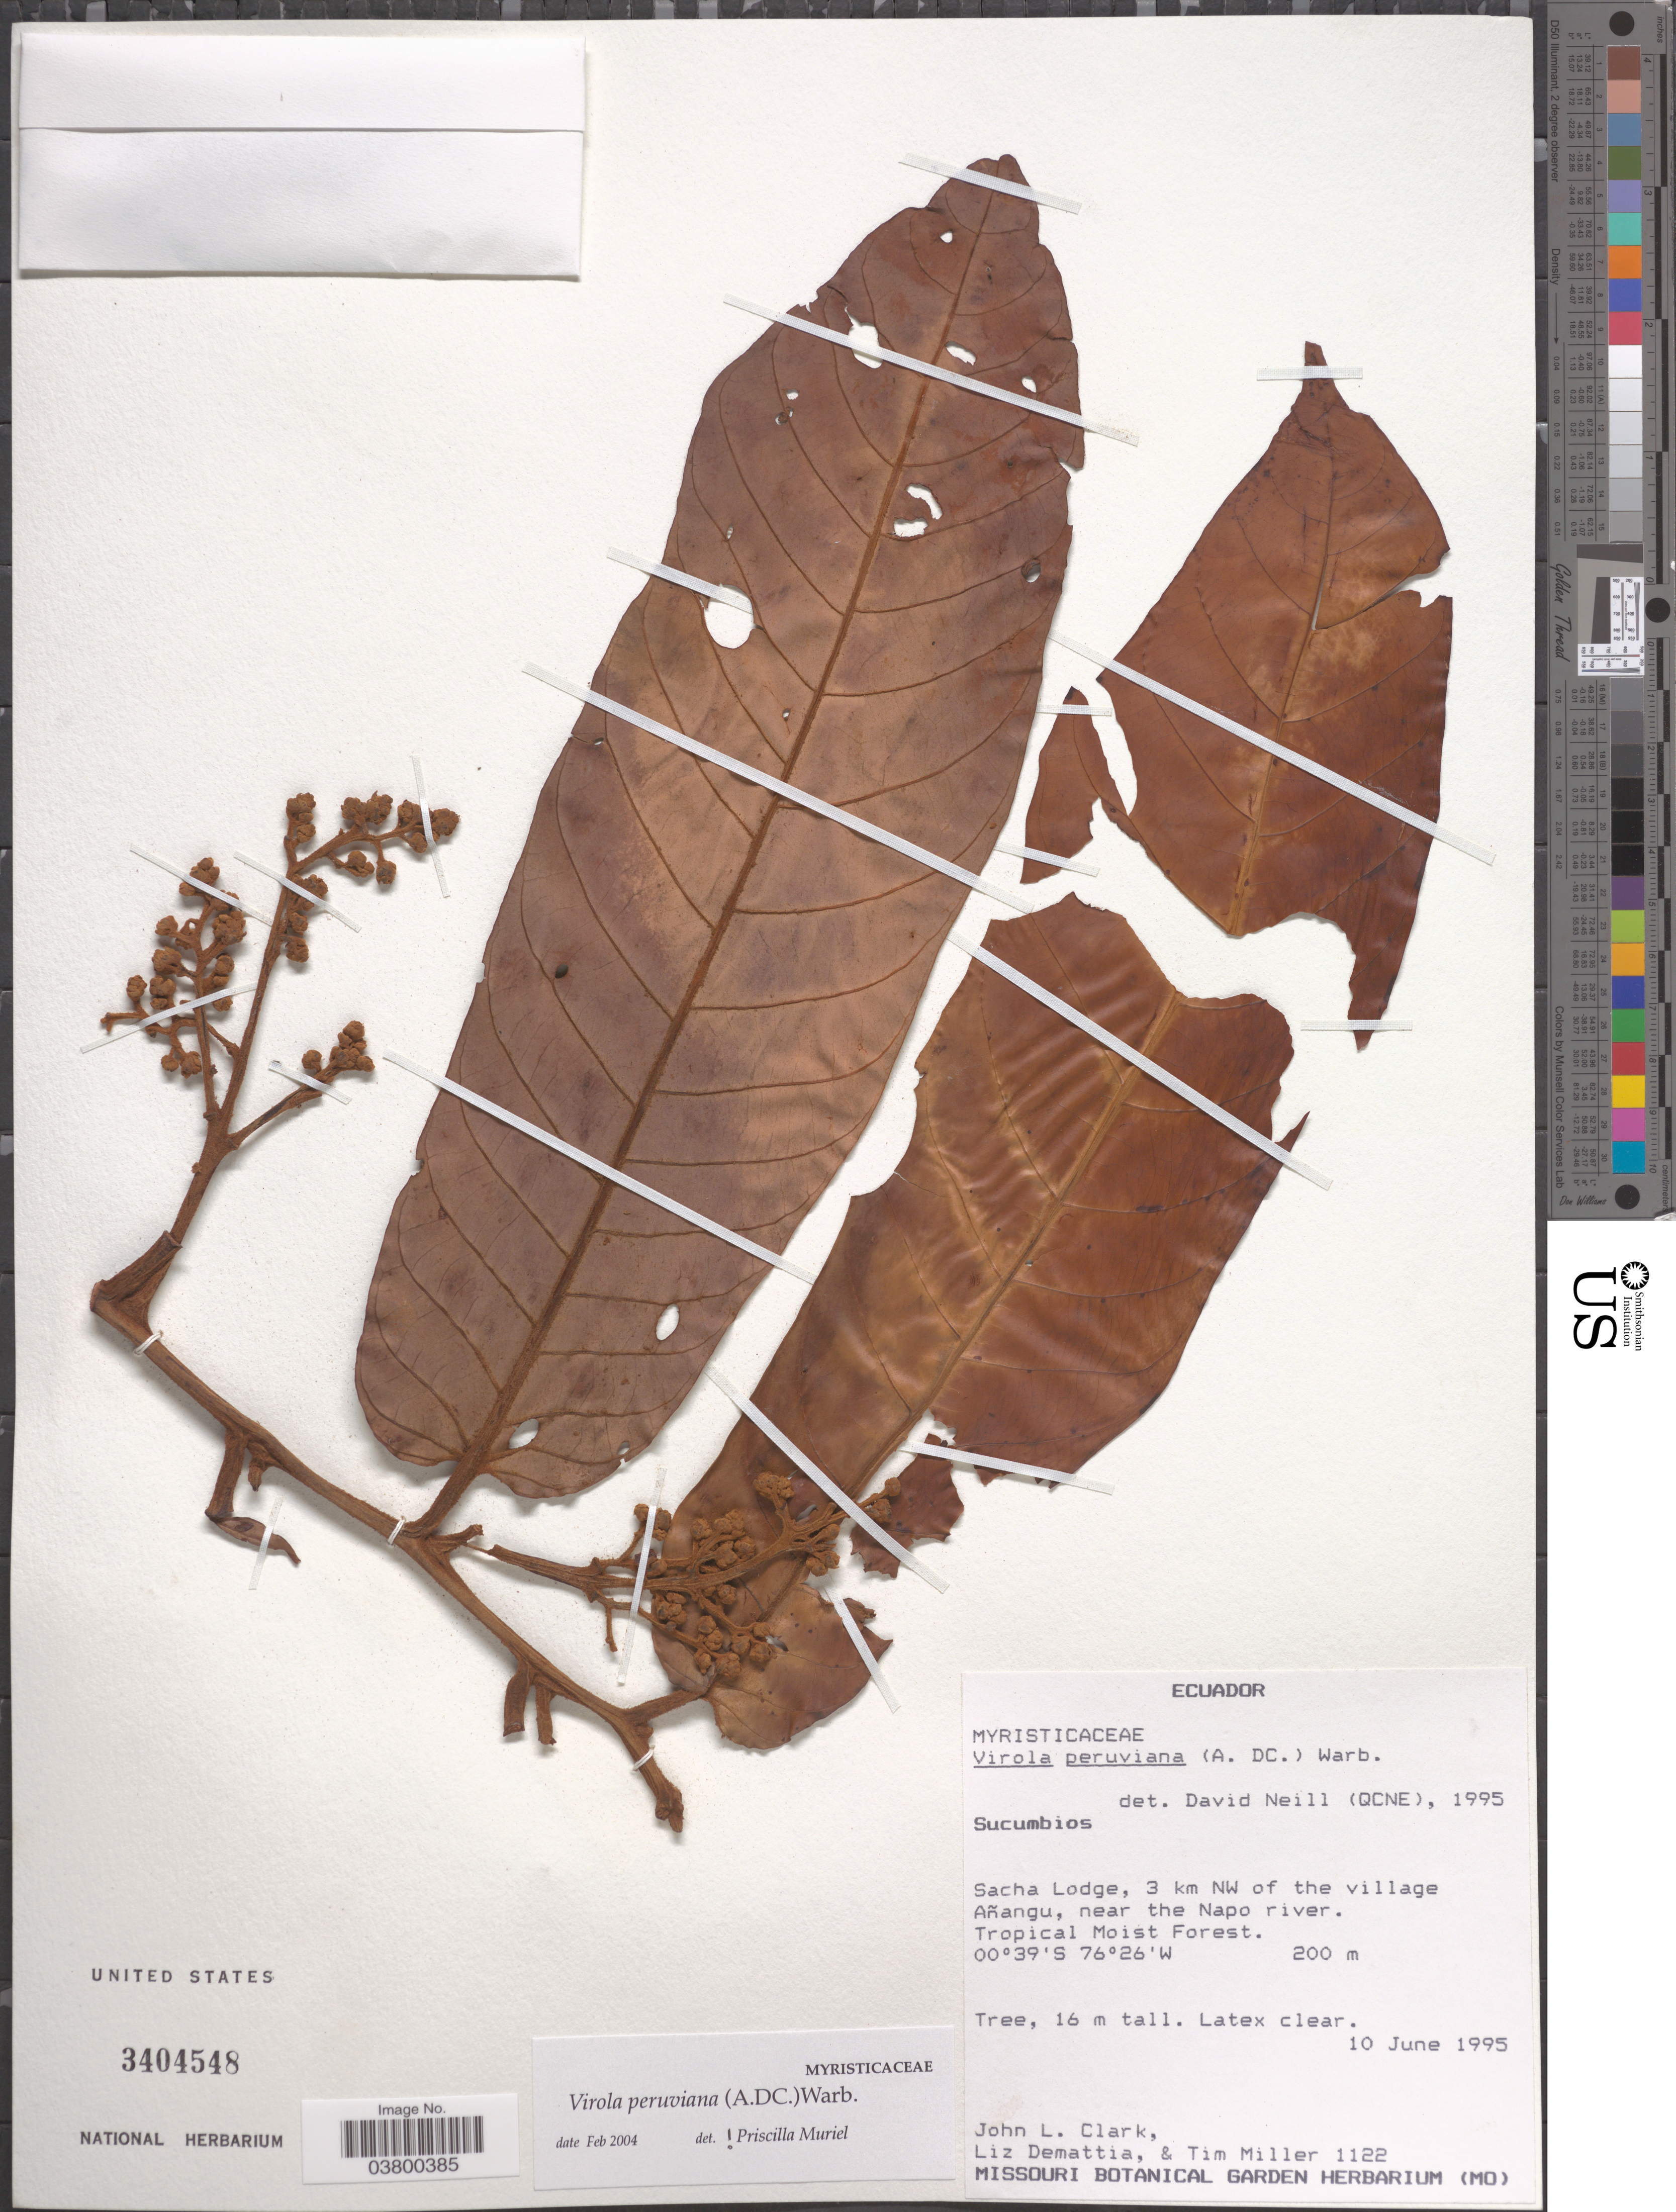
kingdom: Plantae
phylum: Tracheophyta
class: Magnoliopsida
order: Magnoliales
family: Myristicaceae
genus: Virola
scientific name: Virola peruviana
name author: (A. DC.) Warb.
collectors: J. L. Clark, L. Demattia & T. Miller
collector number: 1122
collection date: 1995-06-10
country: Ecuador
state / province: Sucumbíos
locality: Sacha Lodge, 3 km NW of the village Añangu, near the Napo river. Tropical Moist Forest.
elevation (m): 200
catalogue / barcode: US 3404548